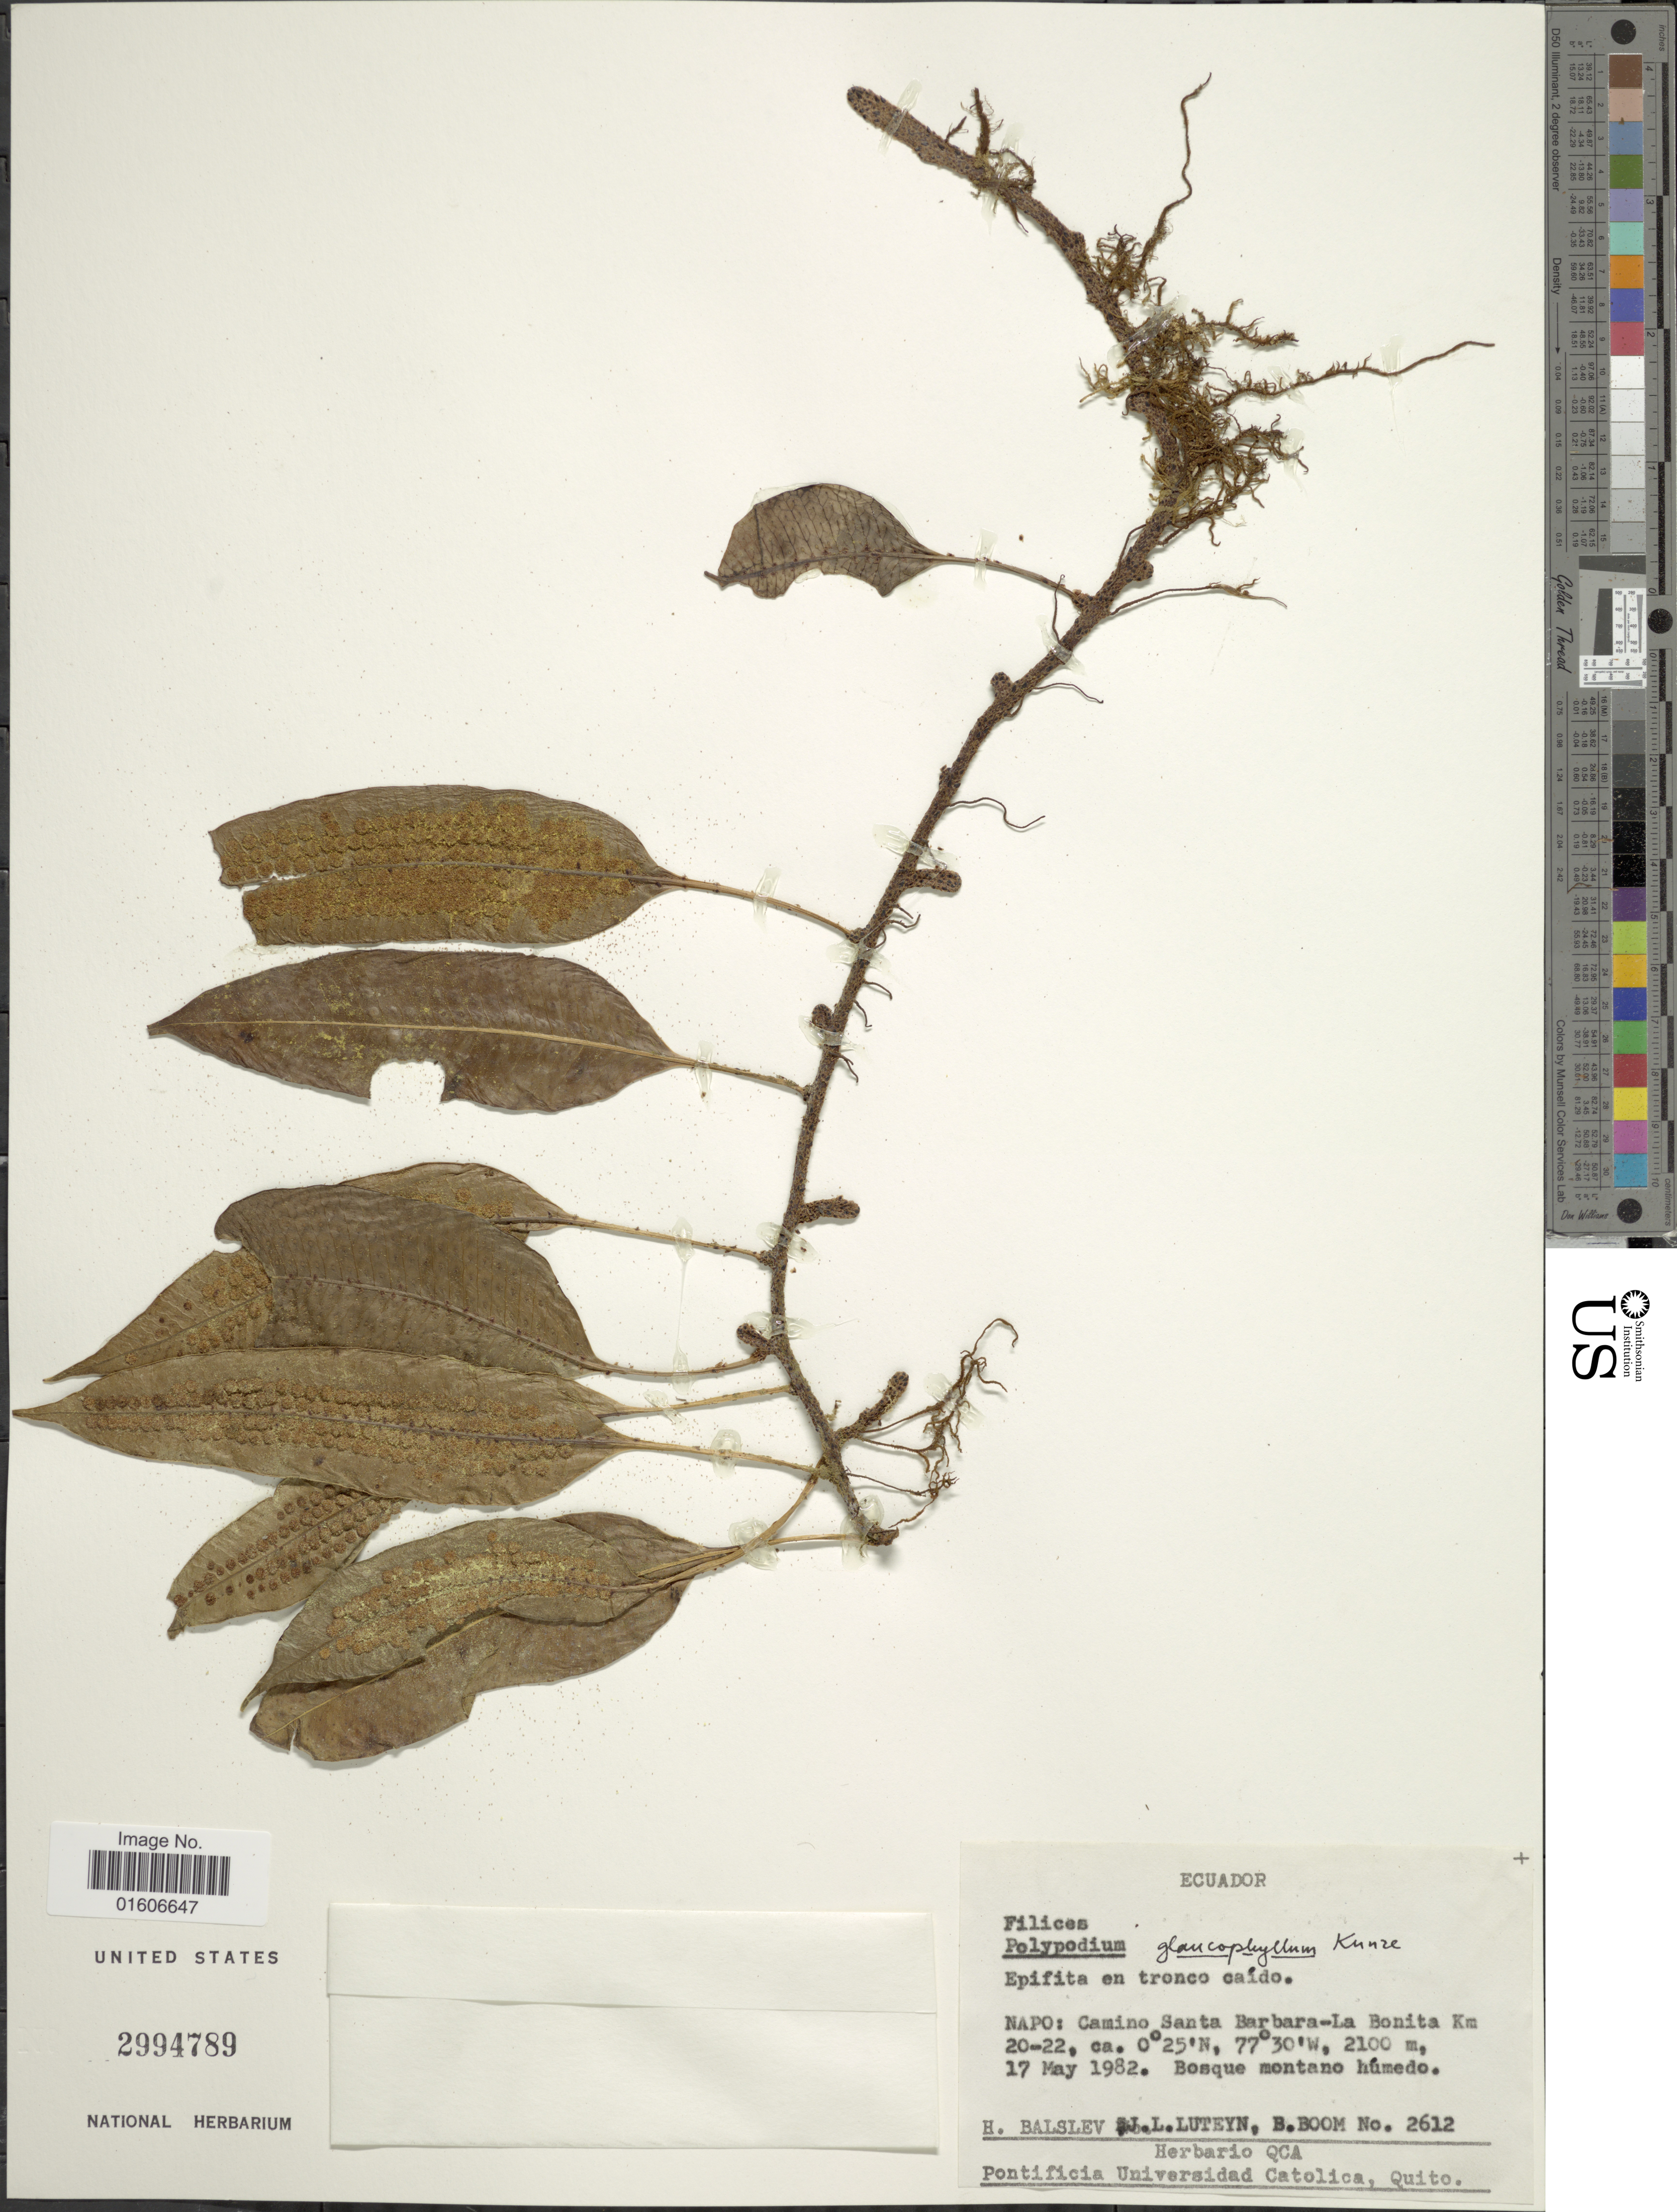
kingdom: Plantae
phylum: Tracheophyta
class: Polypodiopsida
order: Polypodiales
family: Polypodiaceae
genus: Serpocaulon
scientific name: Serpocaulon levigatum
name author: (Cav.) A.R. Sm.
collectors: H. Balslev, J. L. Luteyn & B. M. Boom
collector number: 2612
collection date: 1982-05-17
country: Ecuador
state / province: Napo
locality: Napo: Camino Santa Barbara - La Bonita Km 20-22.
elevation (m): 2100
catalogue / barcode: US 2994789